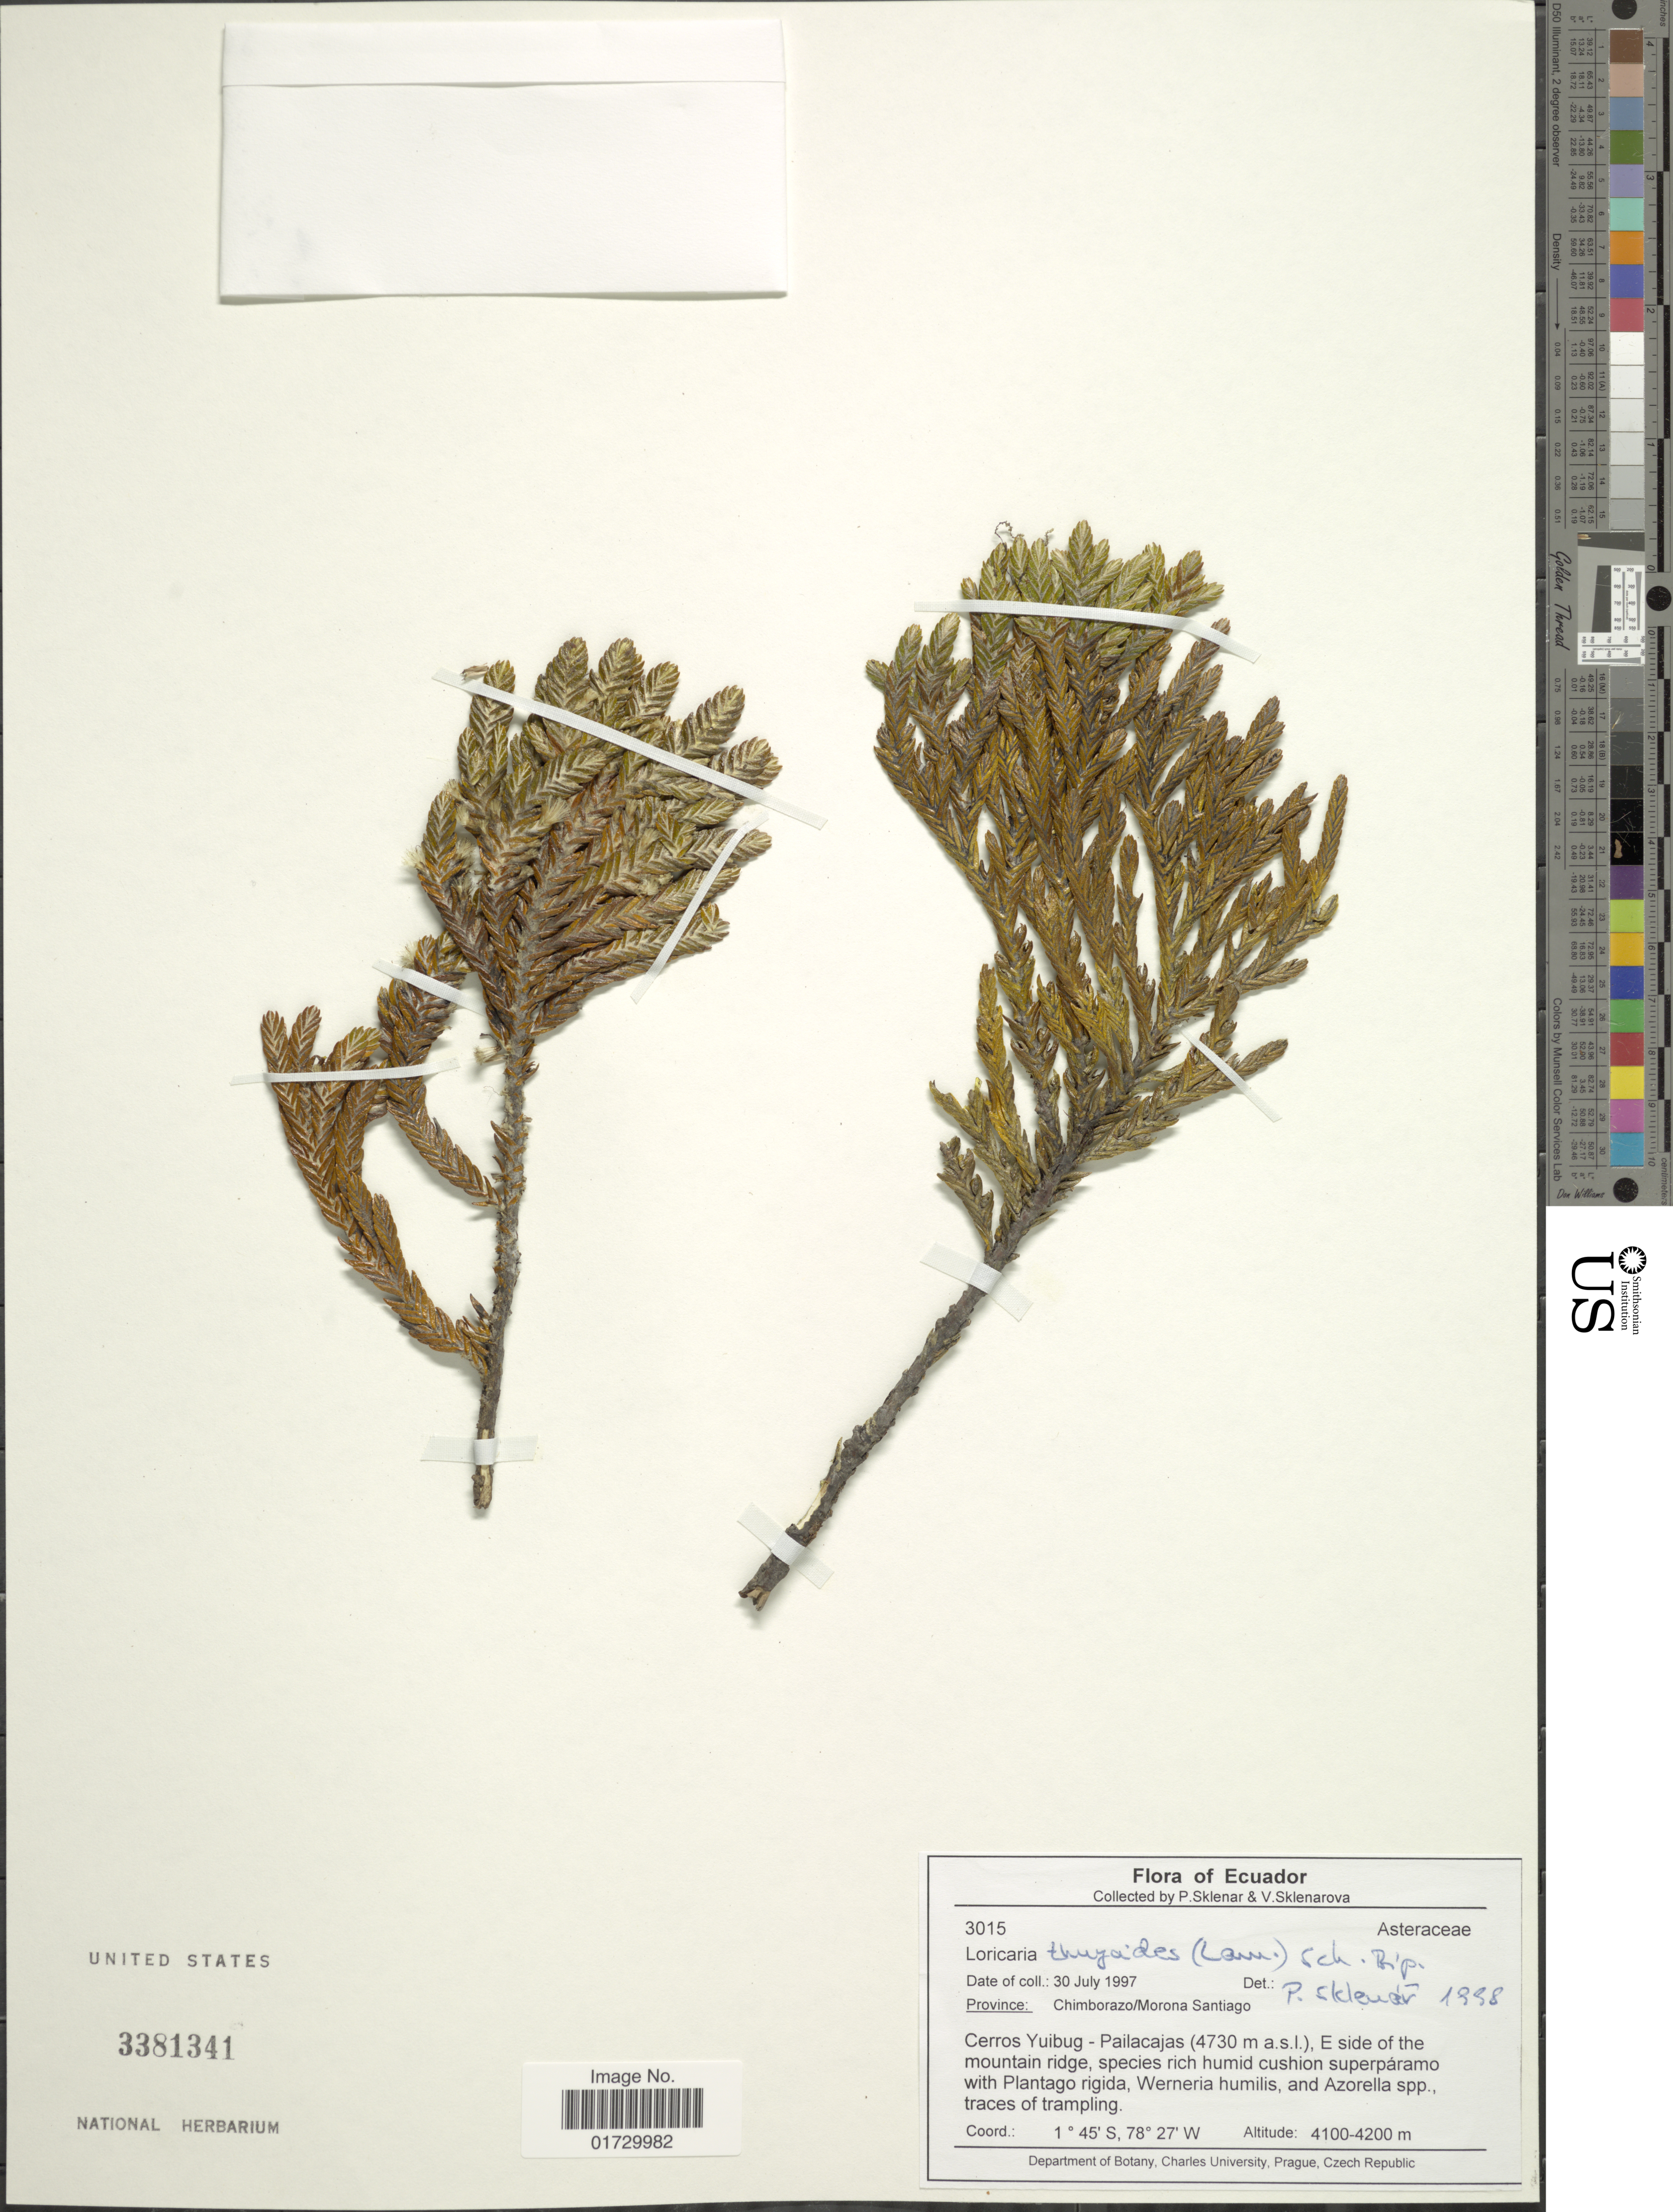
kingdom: Plantae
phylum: Tracheophyta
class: Magnoliopsida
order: Asterales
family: Asteraceae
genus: Loricaria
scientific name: Loricaria thuyoides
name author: (Lam.) Sch. Bip.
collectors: P. Sklenár & V. Kosteckova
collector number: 3015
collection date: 1997-07-30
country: Ecuador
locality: Province: Chimborazo/Morona Santiago, Cerros Yuibug - Pailacajas (4730 m a.s.l.), E side of the mountain ridge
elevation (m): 4100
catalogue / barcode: US 3381341